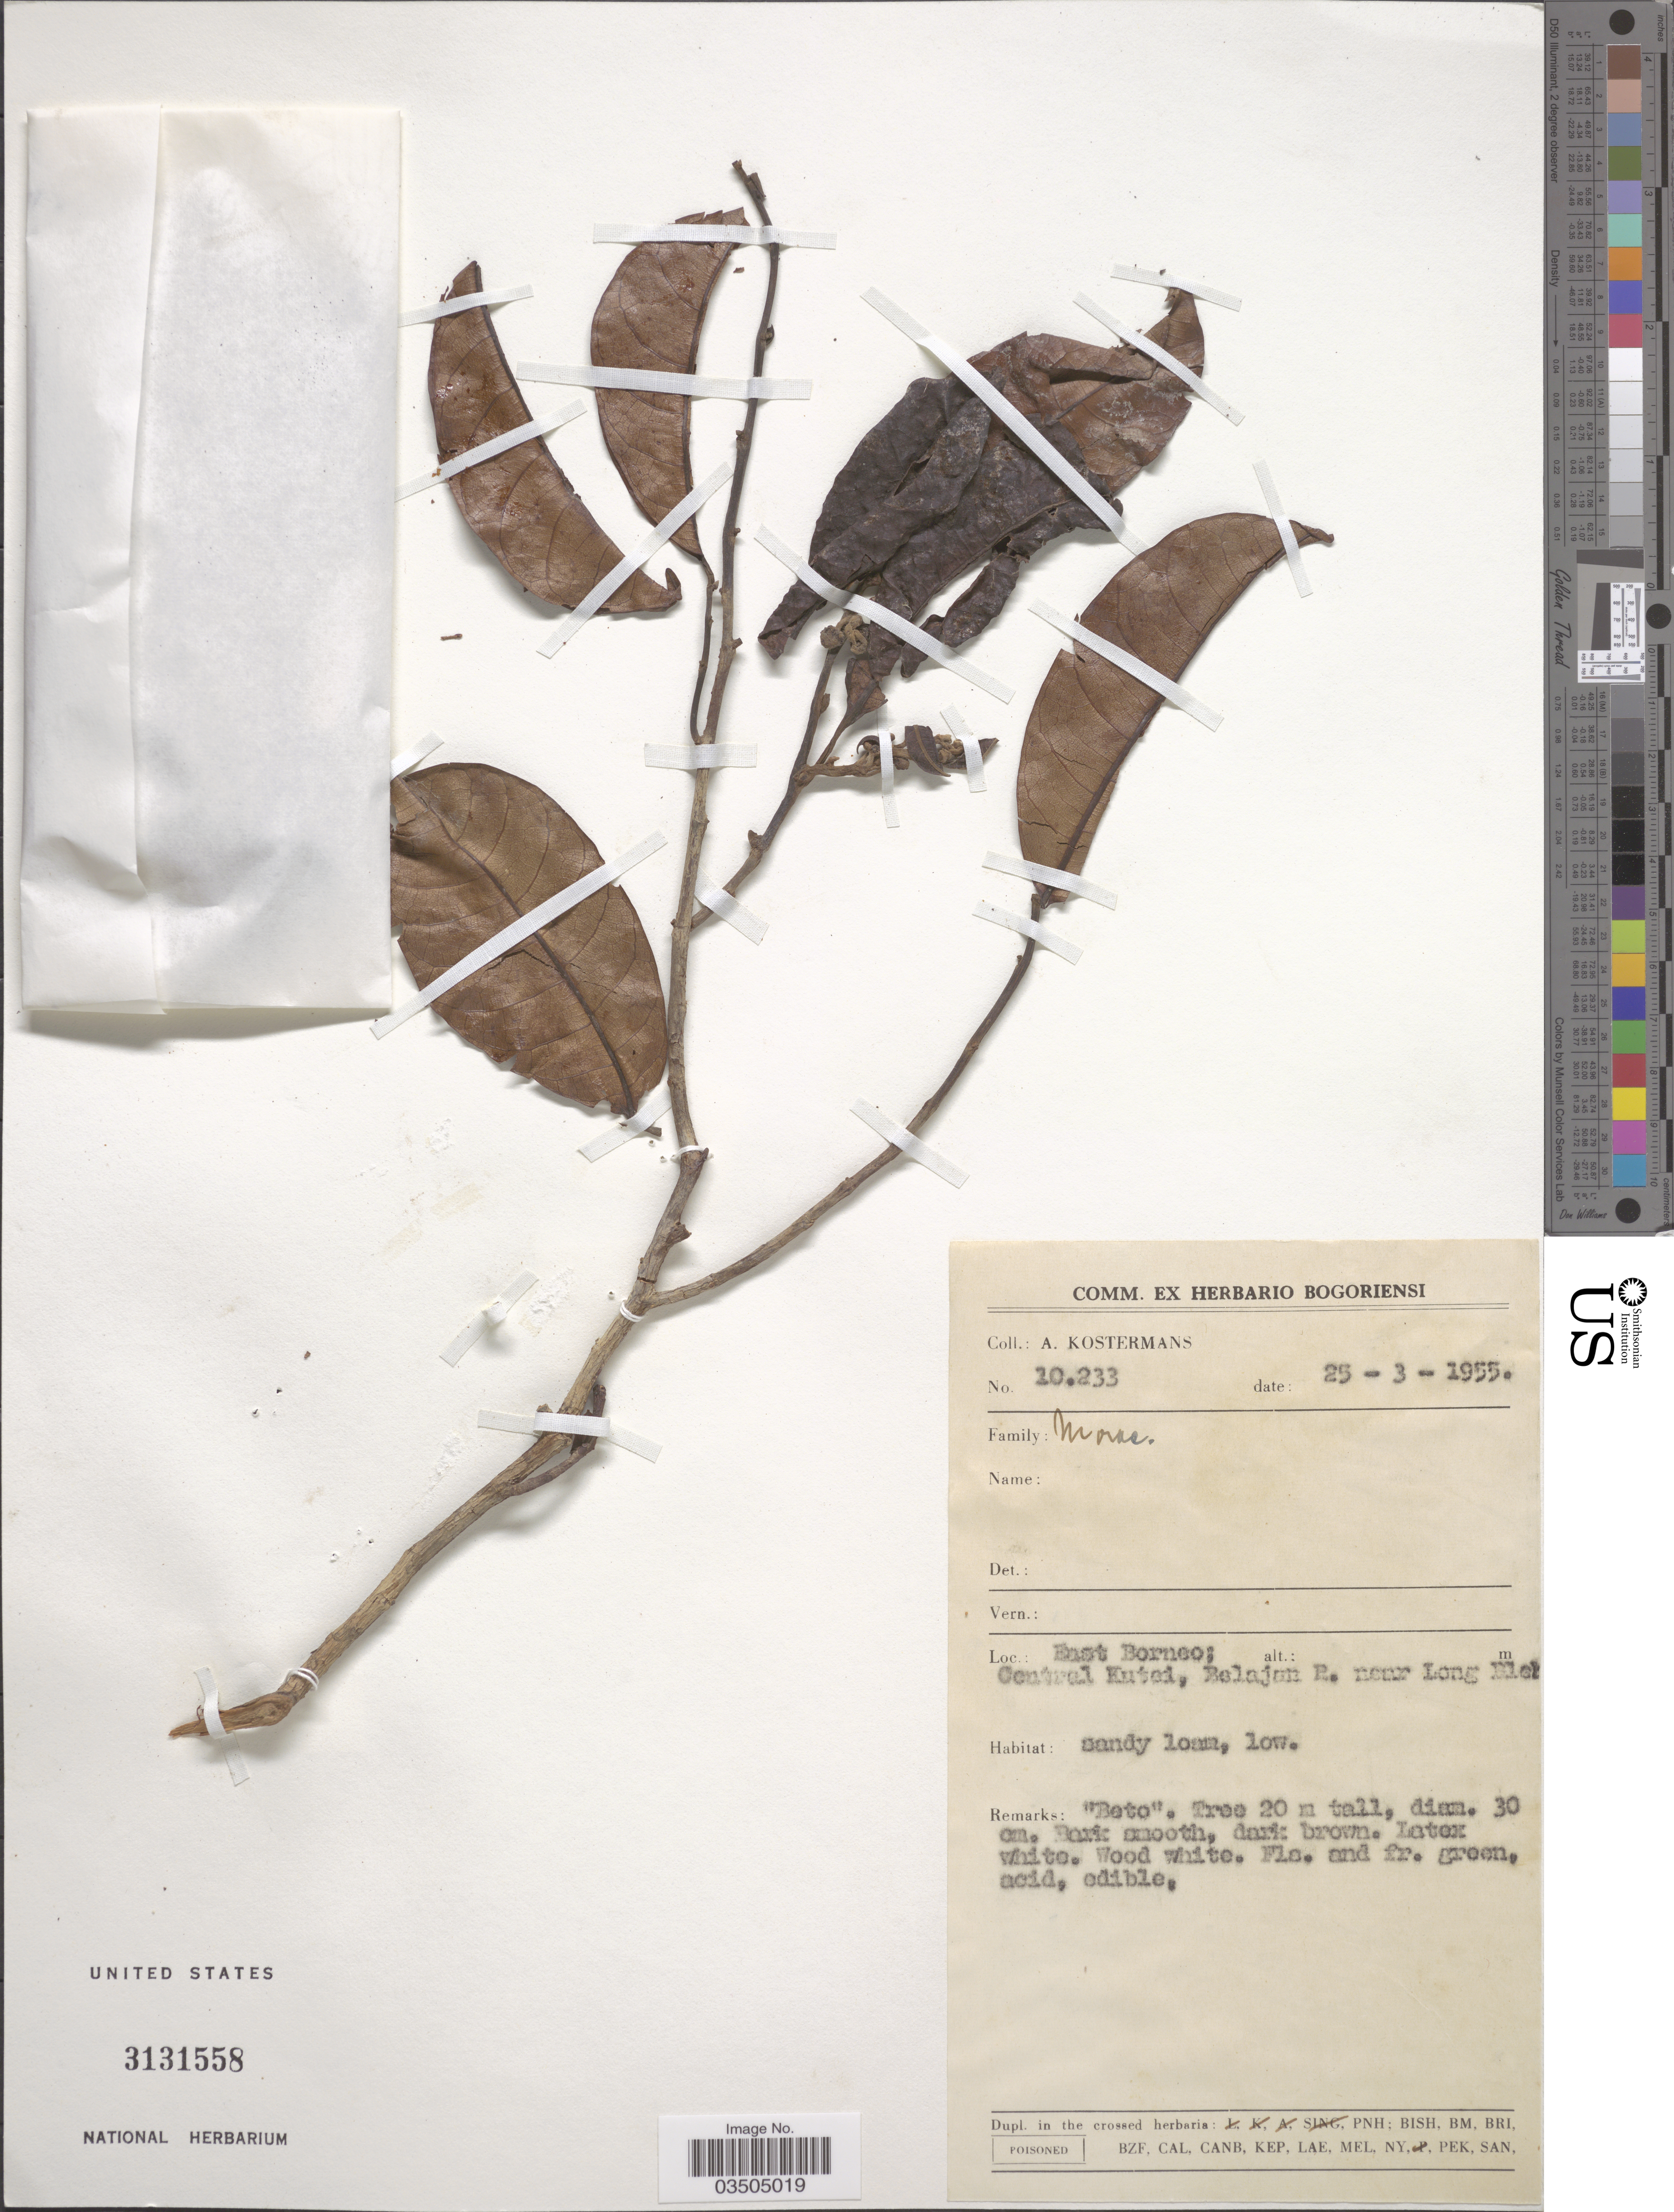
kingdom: Plantae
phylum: Tracheophyta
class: Magnoliopsida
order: Proteales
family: Proteaceae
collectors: A. J. G. Kostermans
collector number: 10233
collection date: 1955-03-25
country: Indonesia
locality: East Borneo. Central Kutei, Belajan P. near Long !.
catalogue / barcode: US 3131558